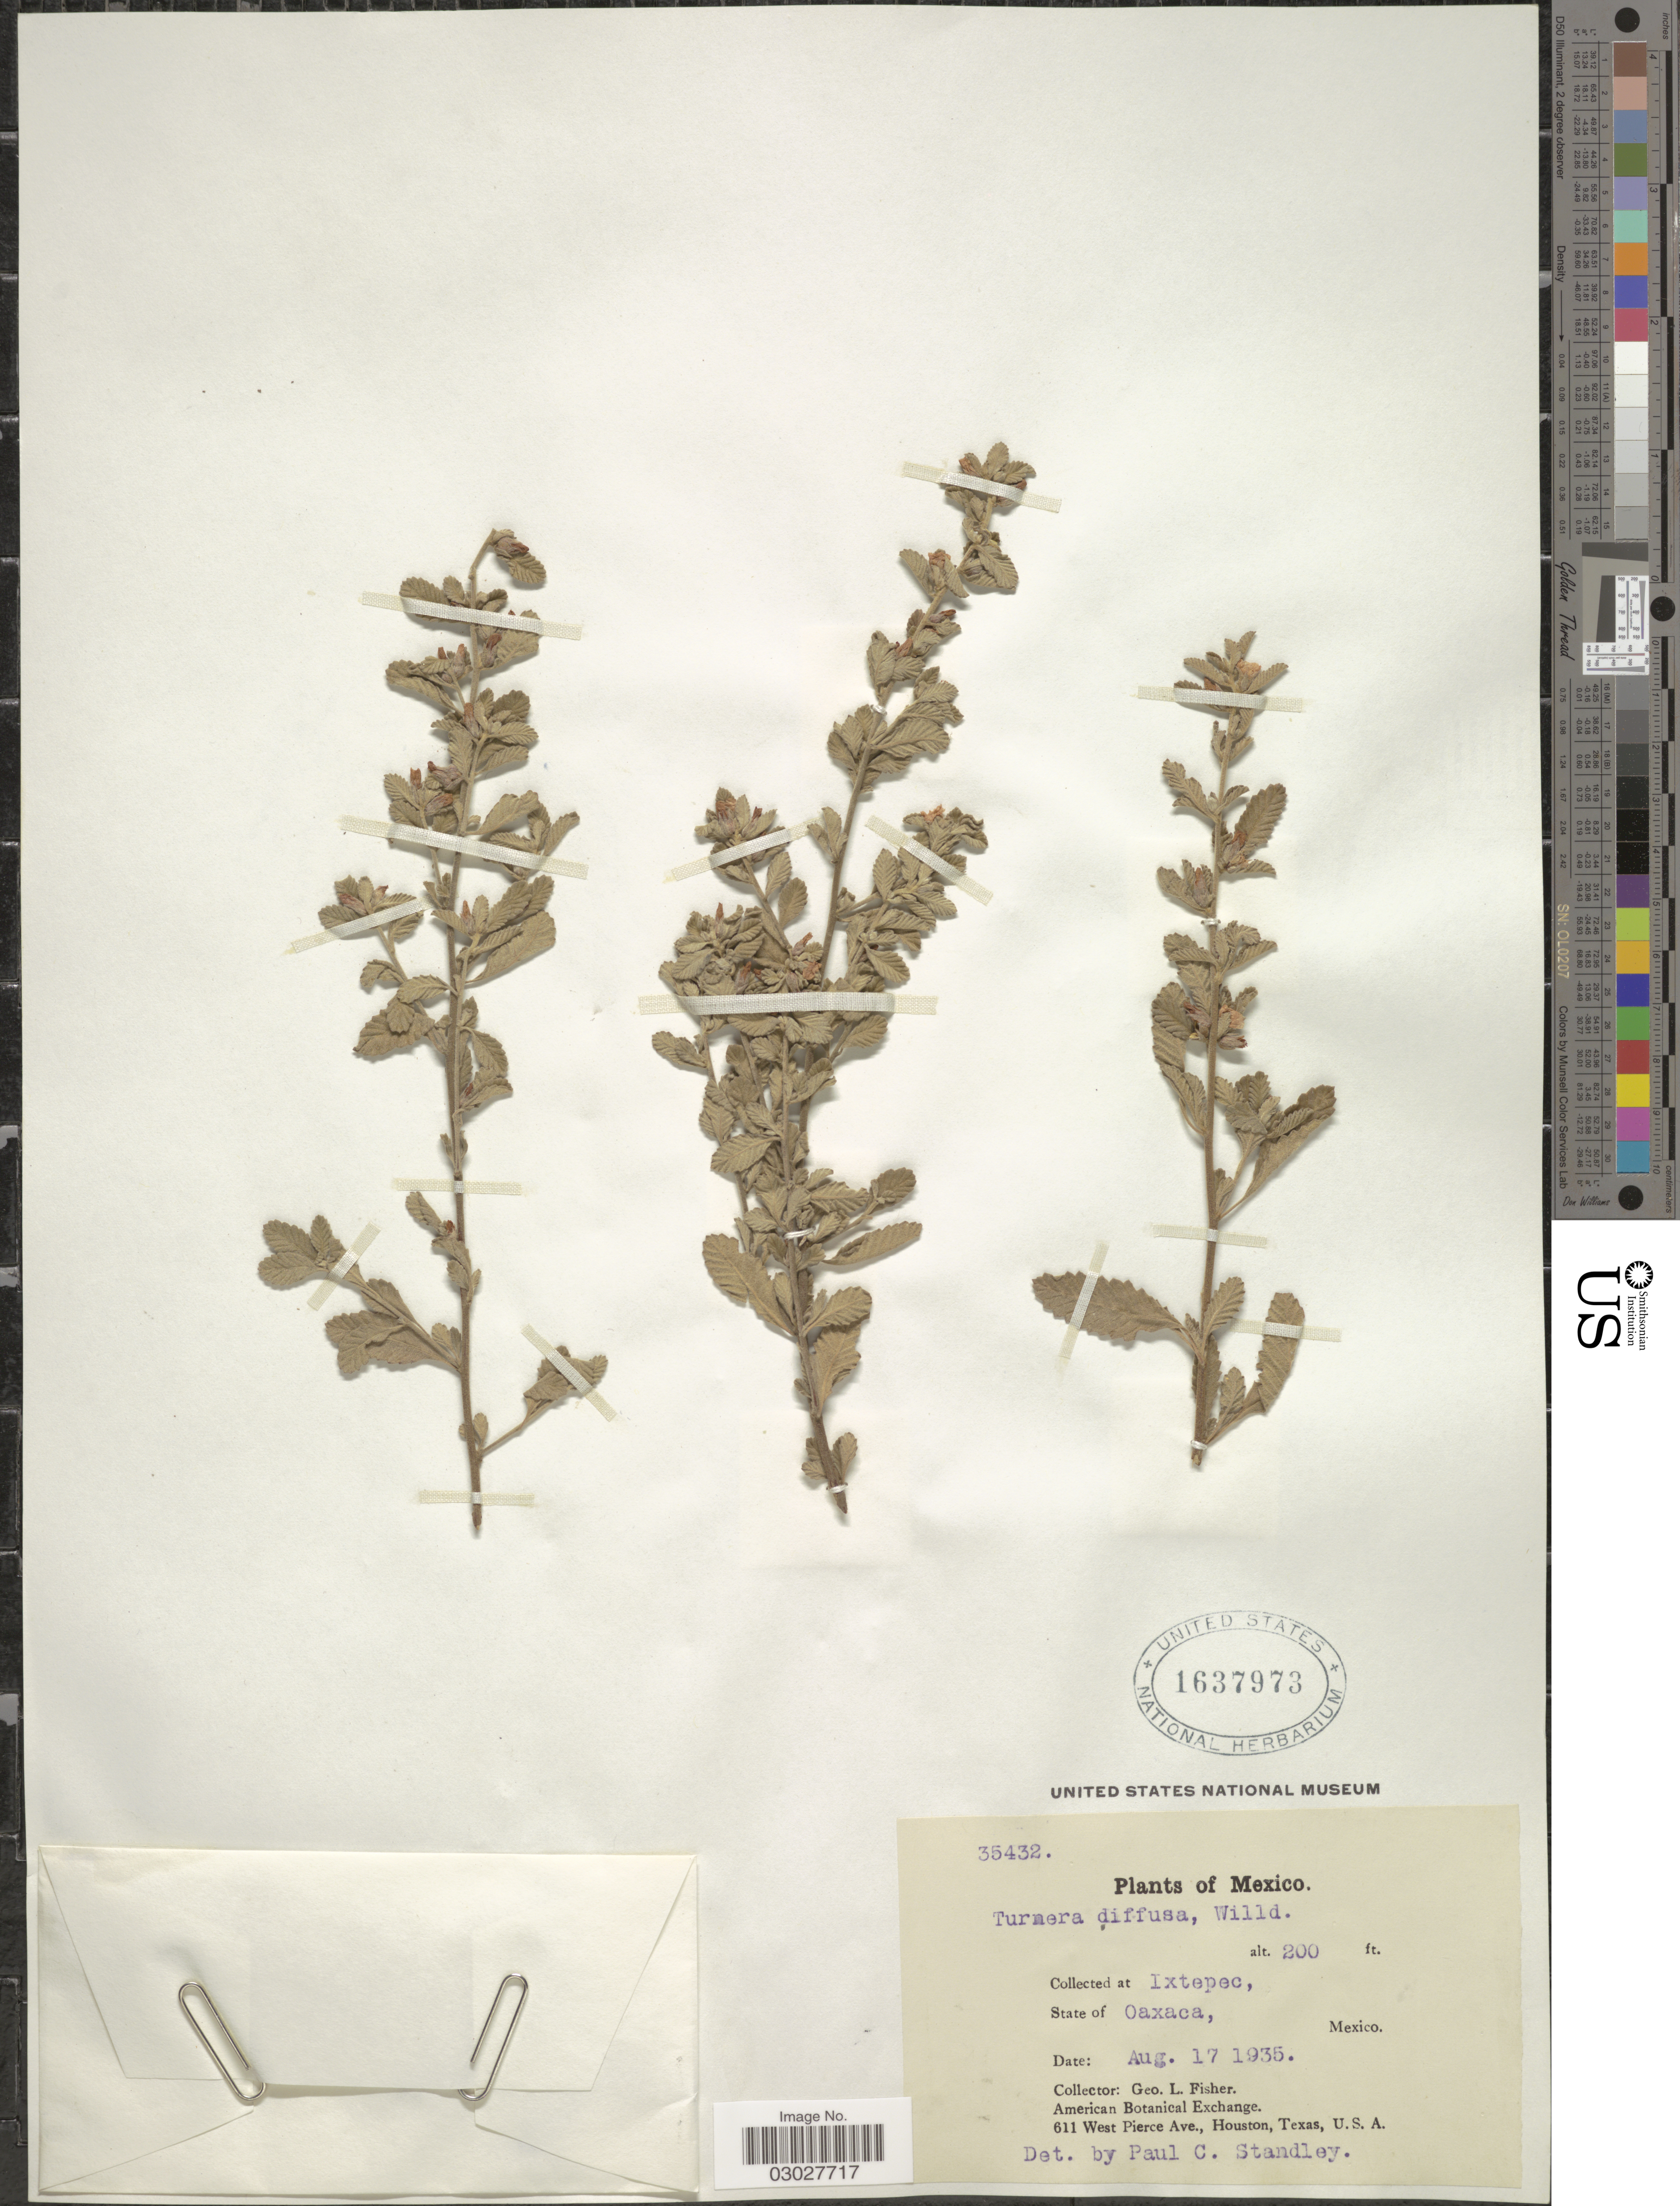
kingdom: Plantae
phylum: Tracheophyta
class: Magnoliopsida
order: Malpighiales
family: Turneraceae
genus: Turnera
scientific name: Turnera diffusa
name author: Willd. ex Schult.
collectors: G. L. Fisher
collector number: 35432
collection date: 1935-08-17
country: Mexico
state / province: Oaxaca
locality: Ixtepec.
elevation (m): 61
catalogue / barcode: US 1637973